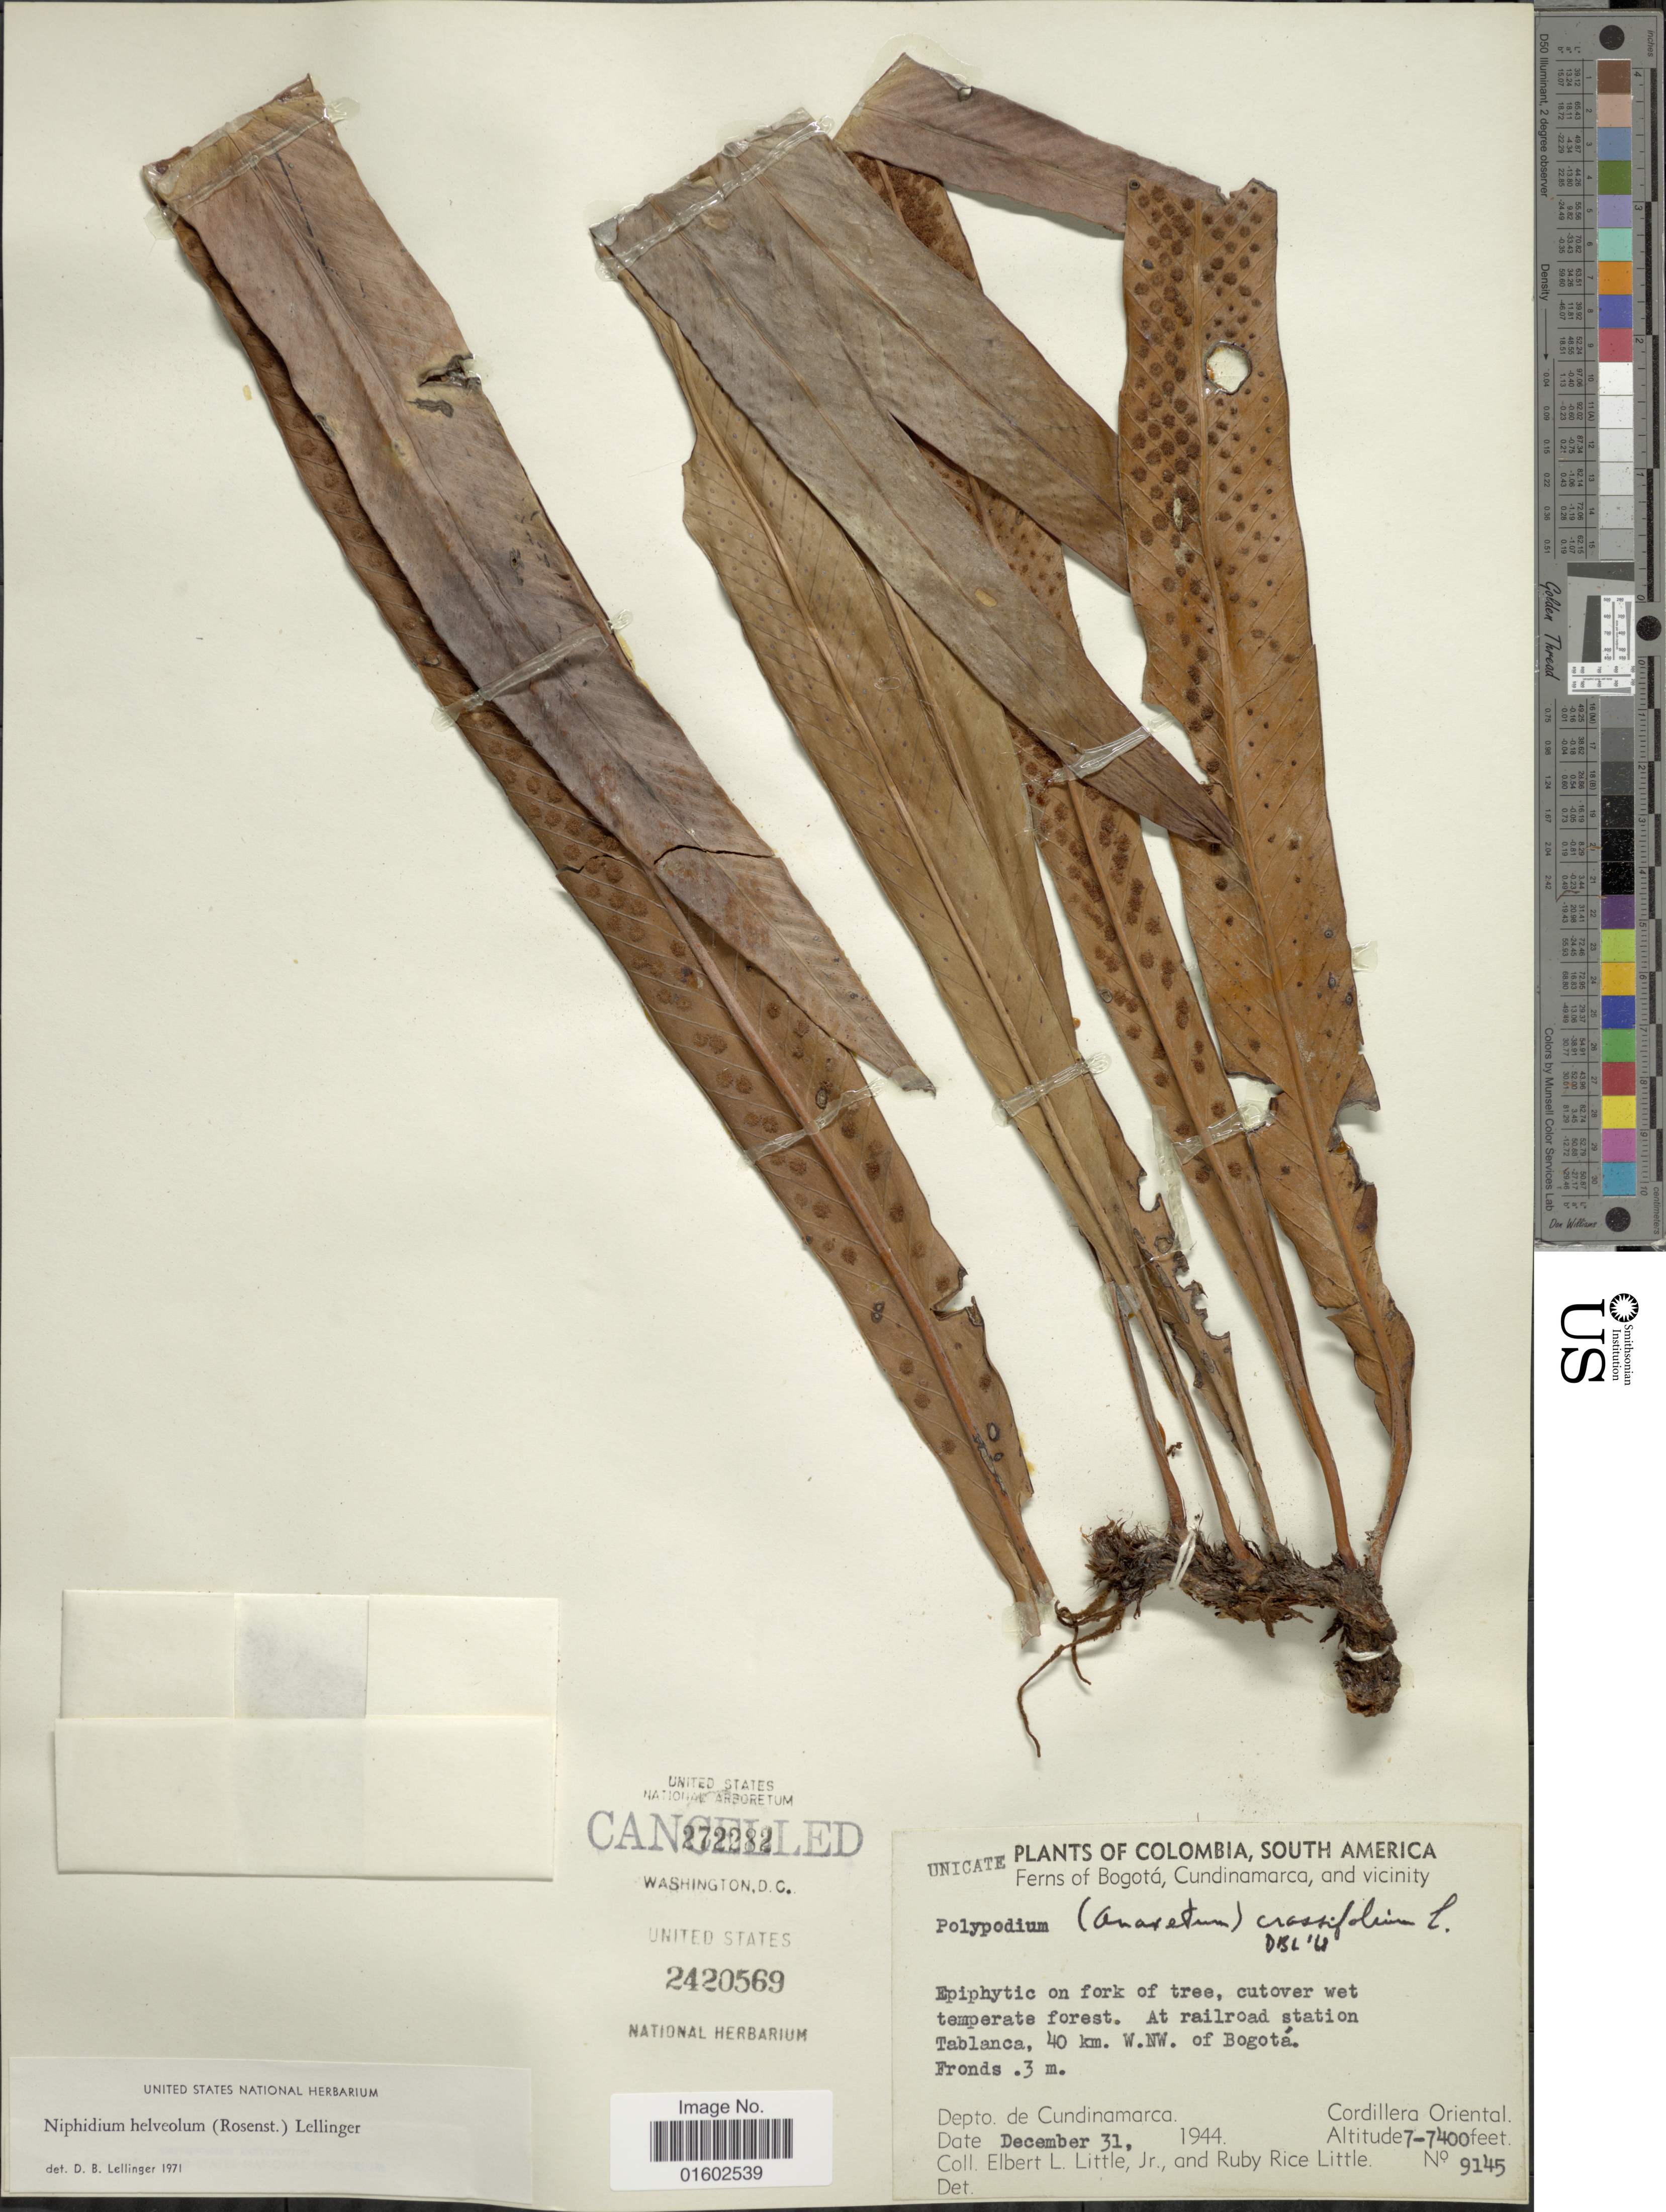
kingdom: Plantae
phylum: Tracheophyta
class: Polypodiopsida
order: Polypodiales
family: Polypodiaceae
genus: Niphidium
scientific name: Niphidium mortonianum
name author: Lellinger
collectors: E. L. Little & R. R. Little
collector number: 9145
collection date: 1944-12-31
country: Colombia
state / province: Cundinamarca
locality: Depto de Cundinamarca and vicinity, Cordillera Oriental, at railroad station Tablanca, 40 km. W.NW. of Bogota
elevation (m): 2134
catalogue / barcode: US 2420569